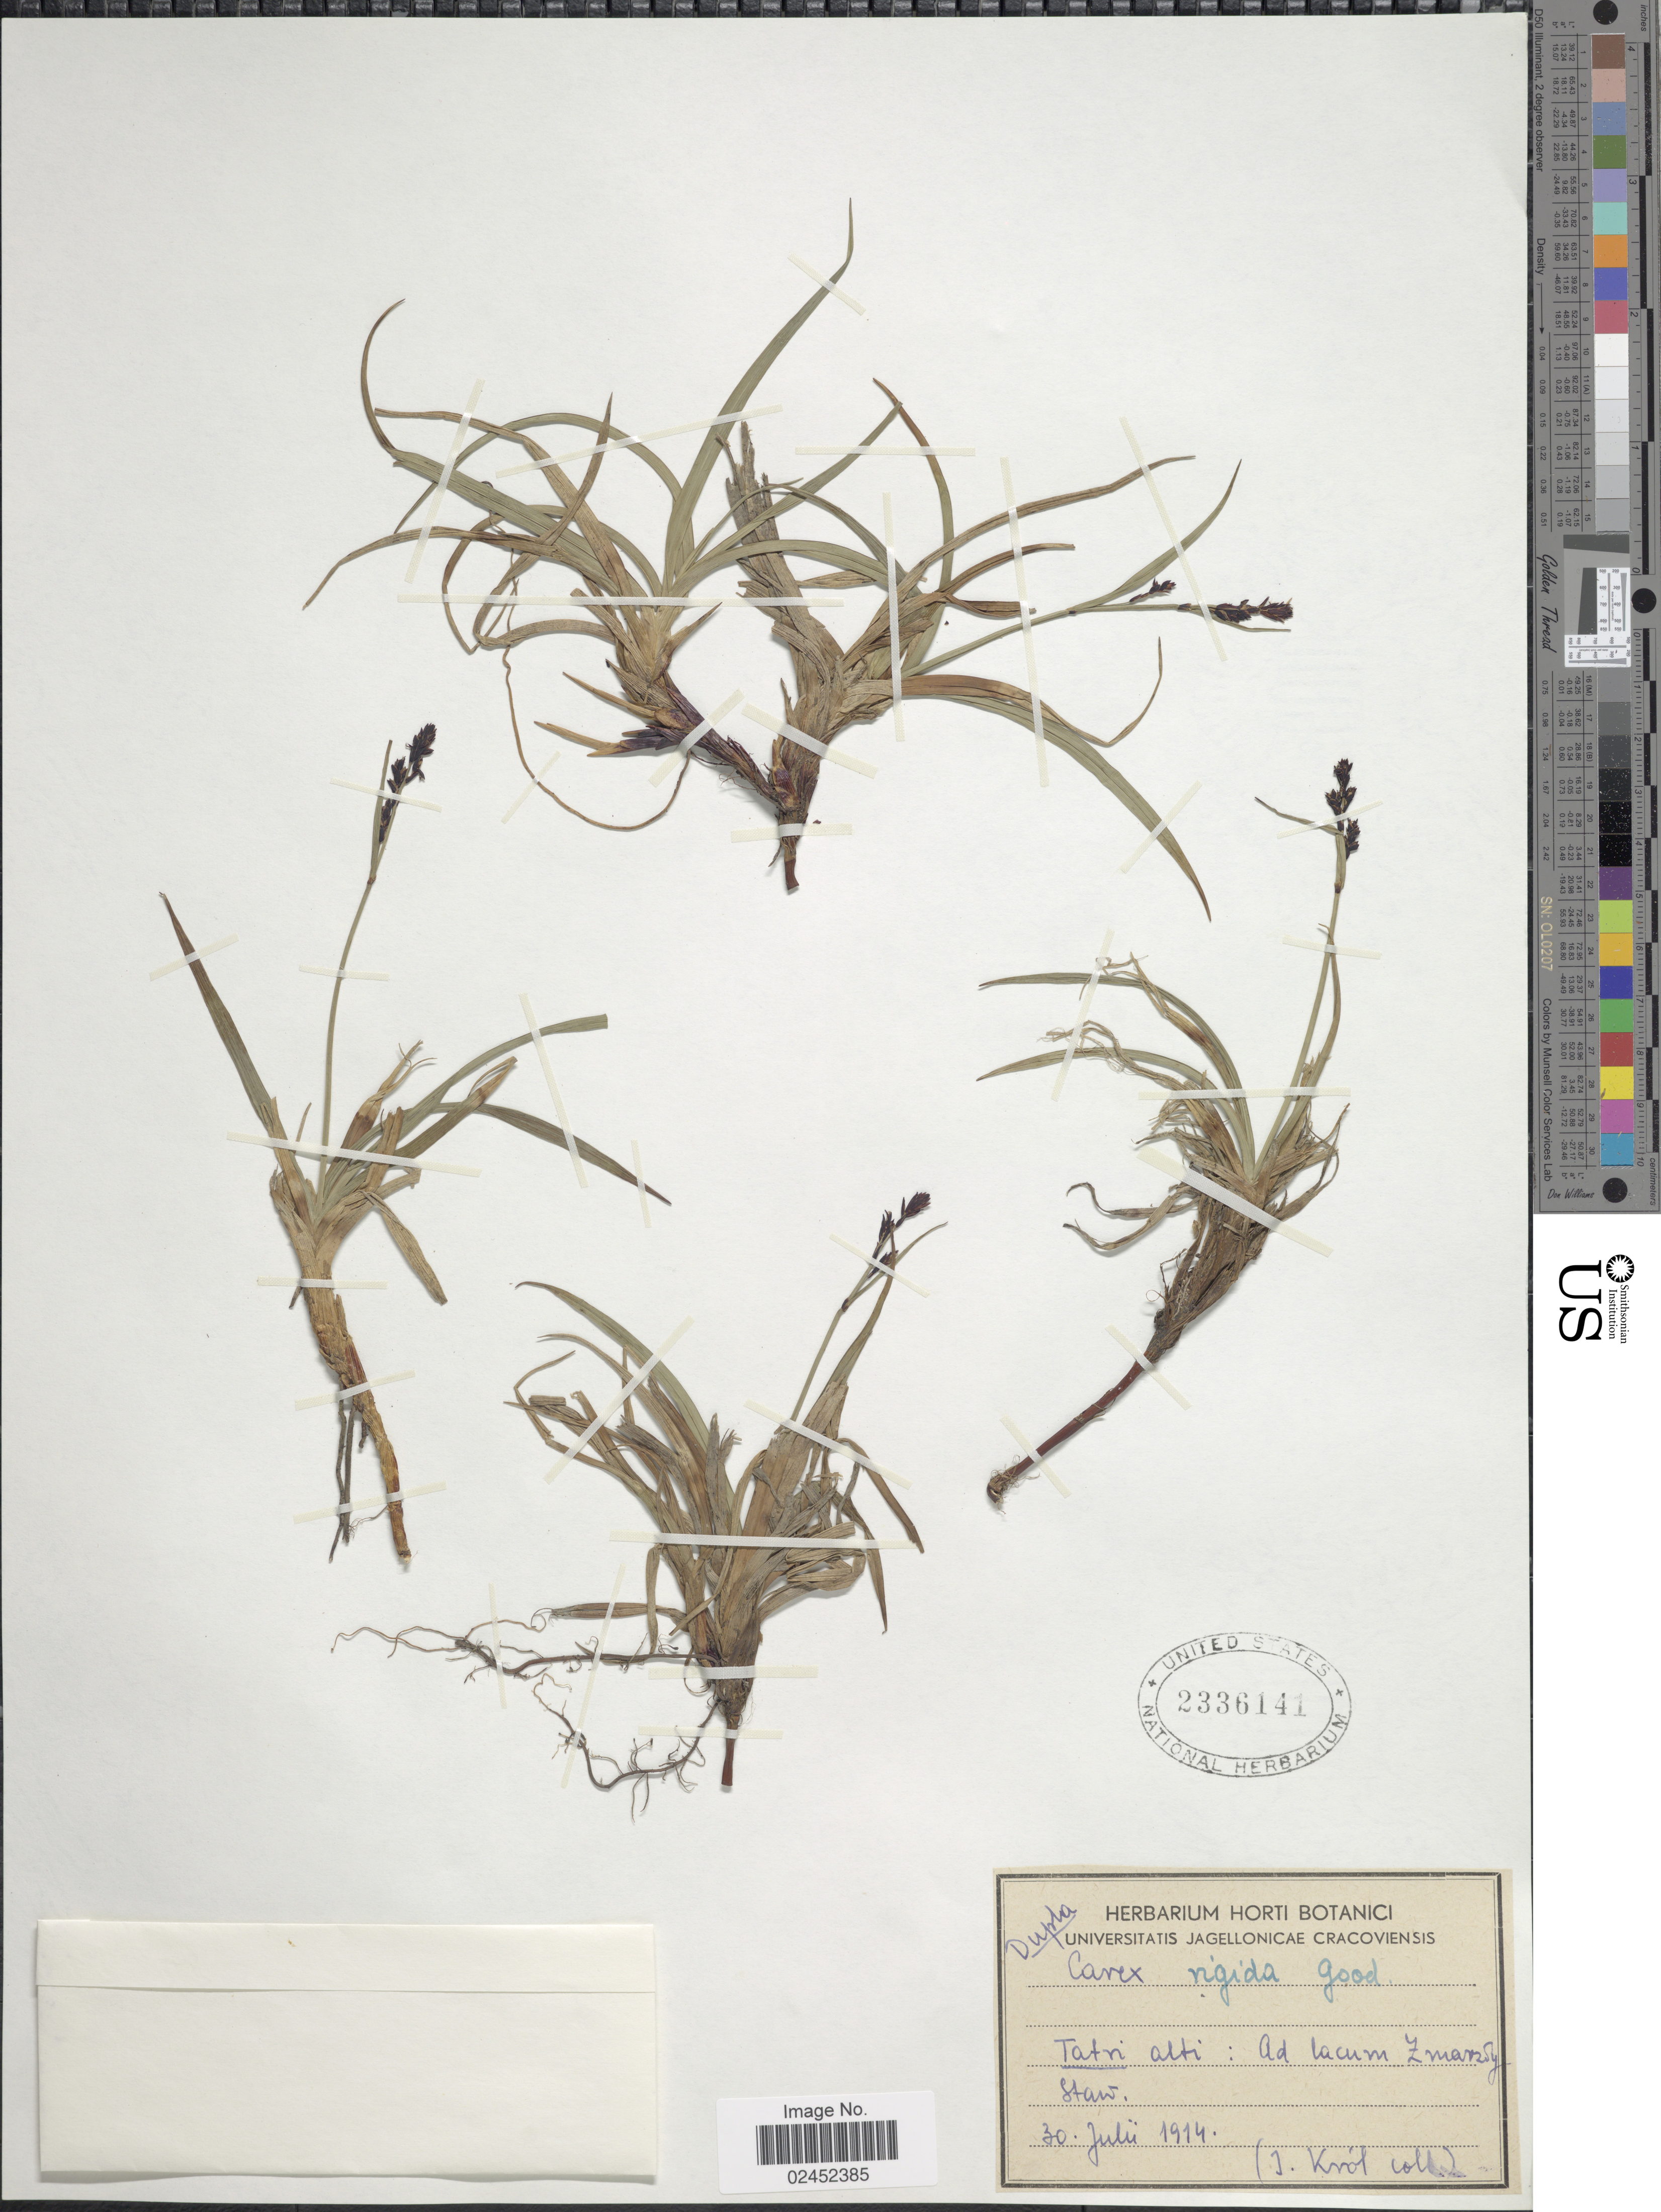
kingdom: Plantae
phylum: Tracheophyta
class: Liliopsida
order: Poales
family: Cyperaceae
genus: Carex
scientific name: Carex dacica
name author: Heuff.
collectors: J. Kroll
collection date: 1914-07-30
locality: Tatri Alti: Ad lacum Zmarz [illegible text] Staw. [interpreted]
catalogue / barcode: US 2336141